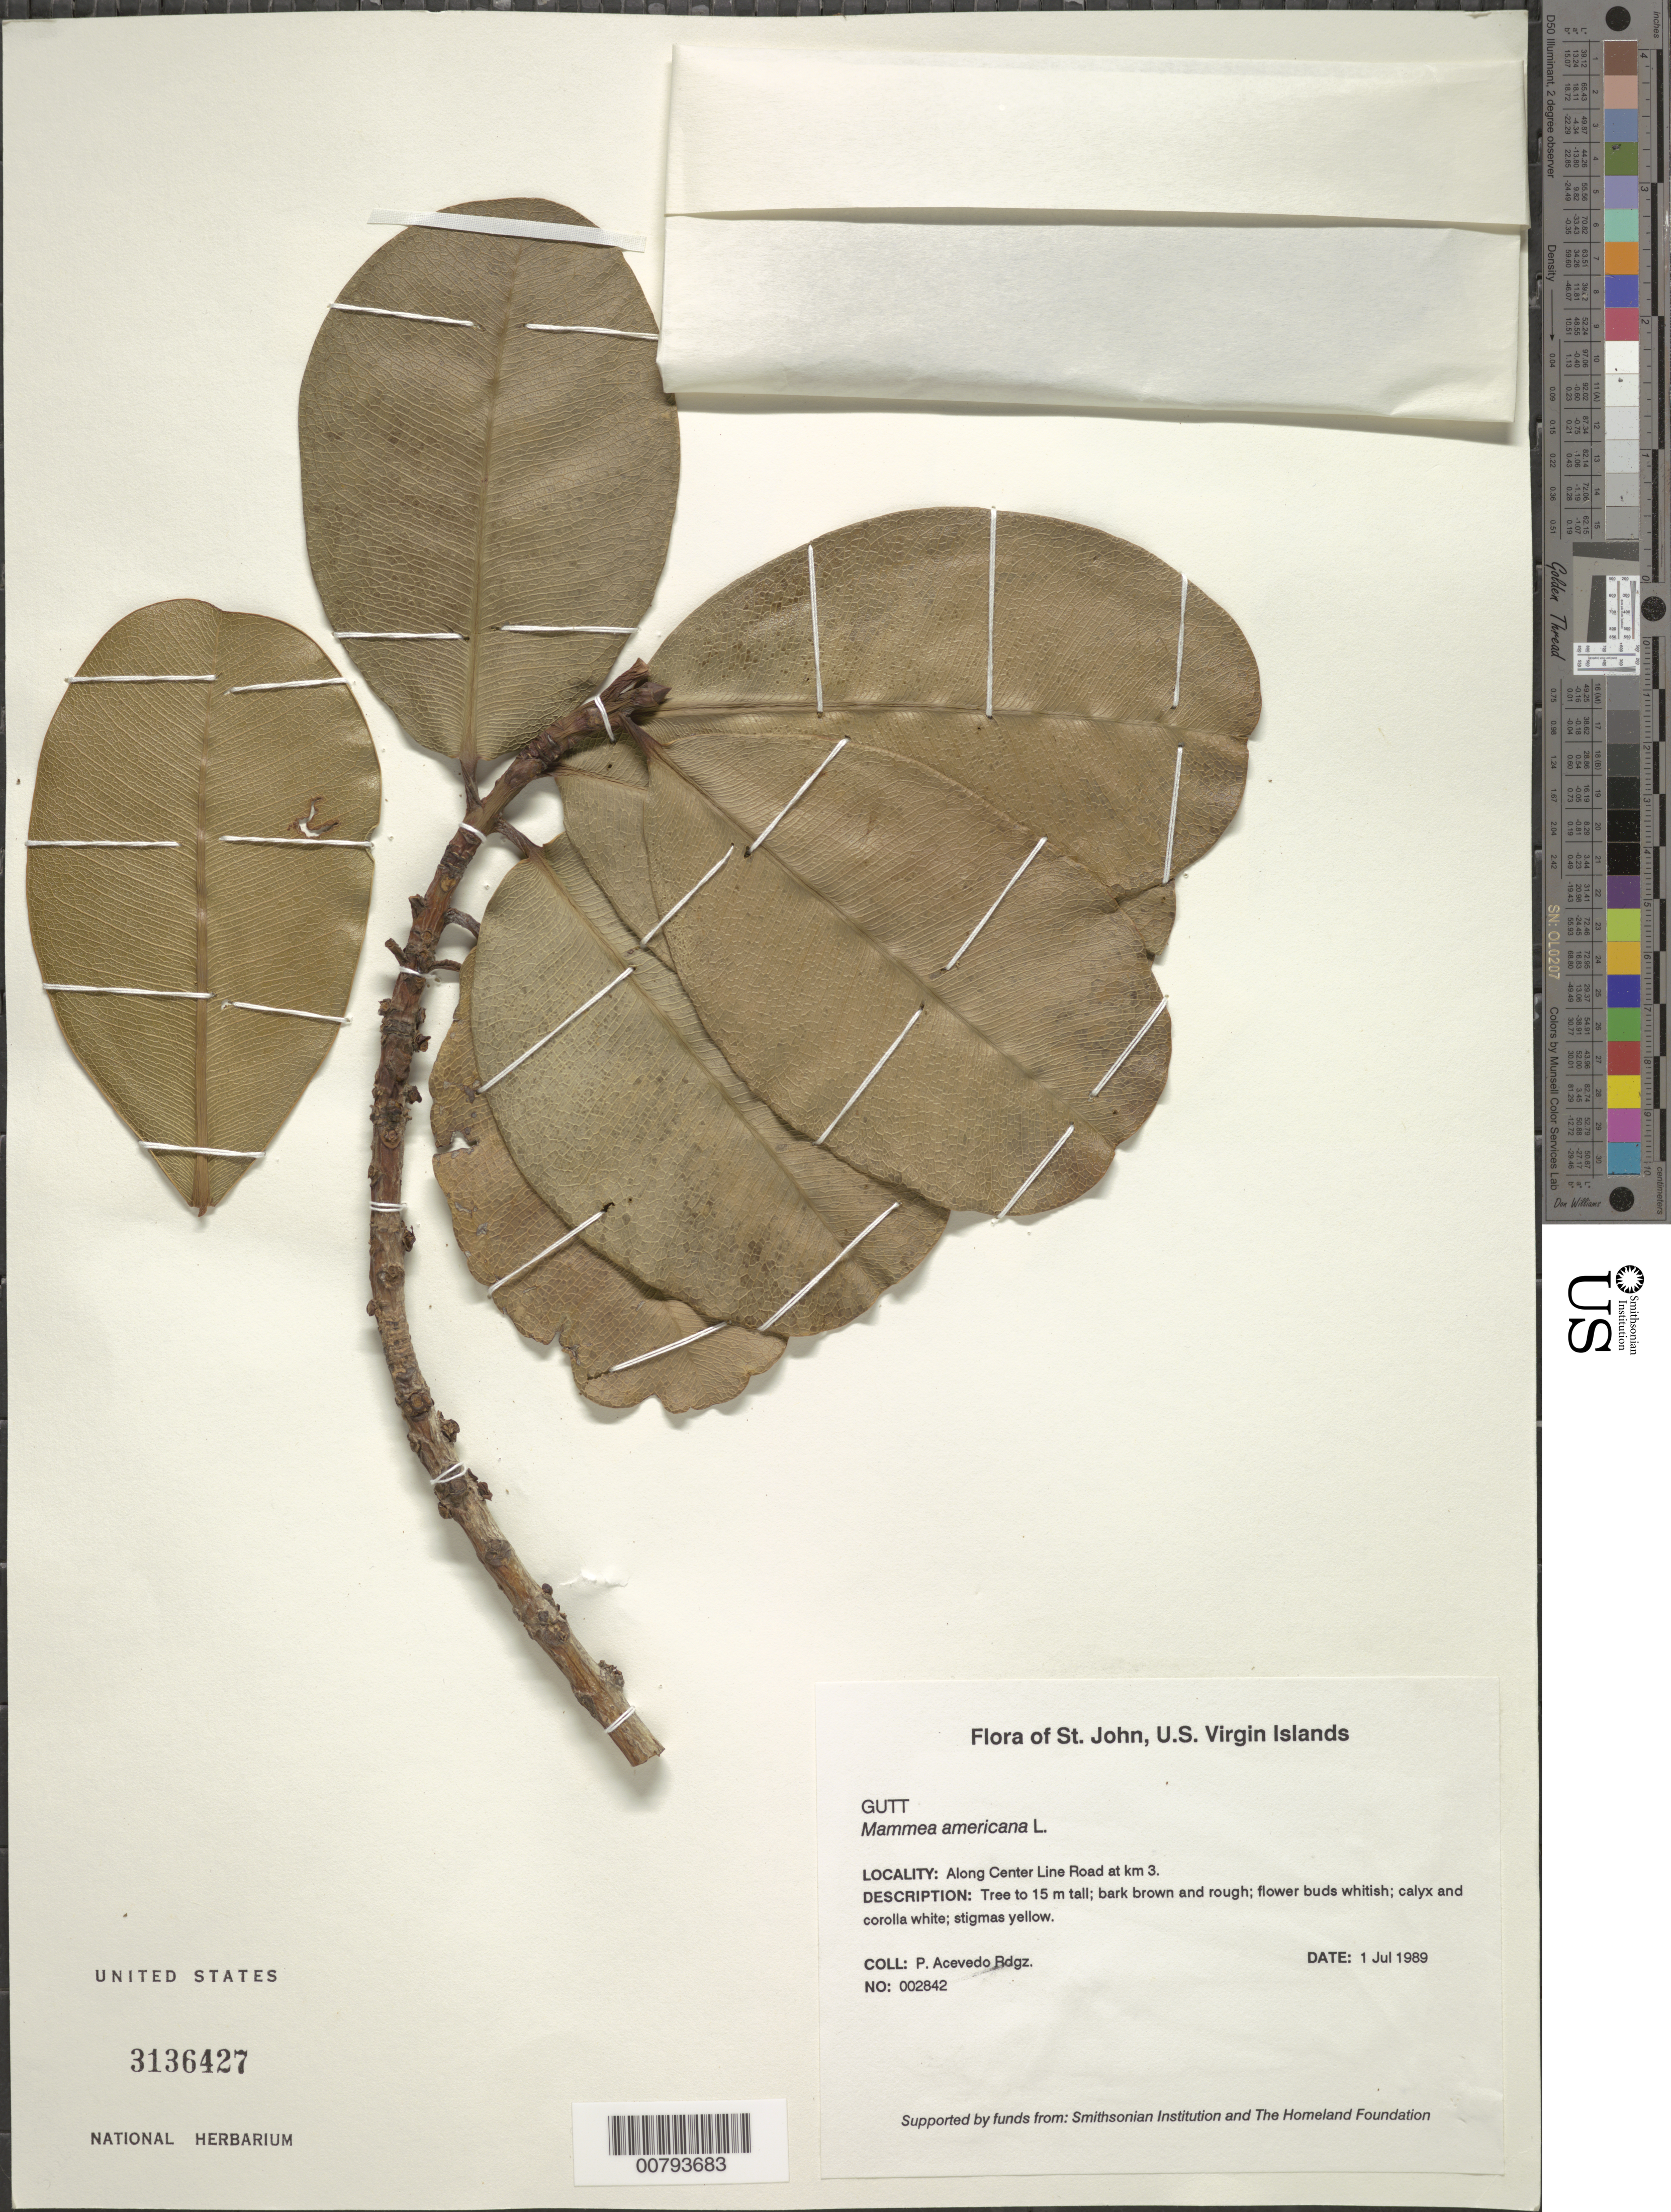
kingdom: Plantae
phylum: Tracheophyta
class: Magnoliopsida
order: Malpighiales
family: Calophyllaceae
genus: Mammea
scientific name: Mammea americana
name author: L.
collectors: P. Acevedo-Rodr.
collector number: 2842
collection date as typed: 01 Jul 1989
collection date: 1989-07-01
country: U.S. Virgin Islands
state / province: St. John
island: St. John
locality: Along Center Line Road at km 3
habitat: Roadside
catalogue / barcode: US 3136427